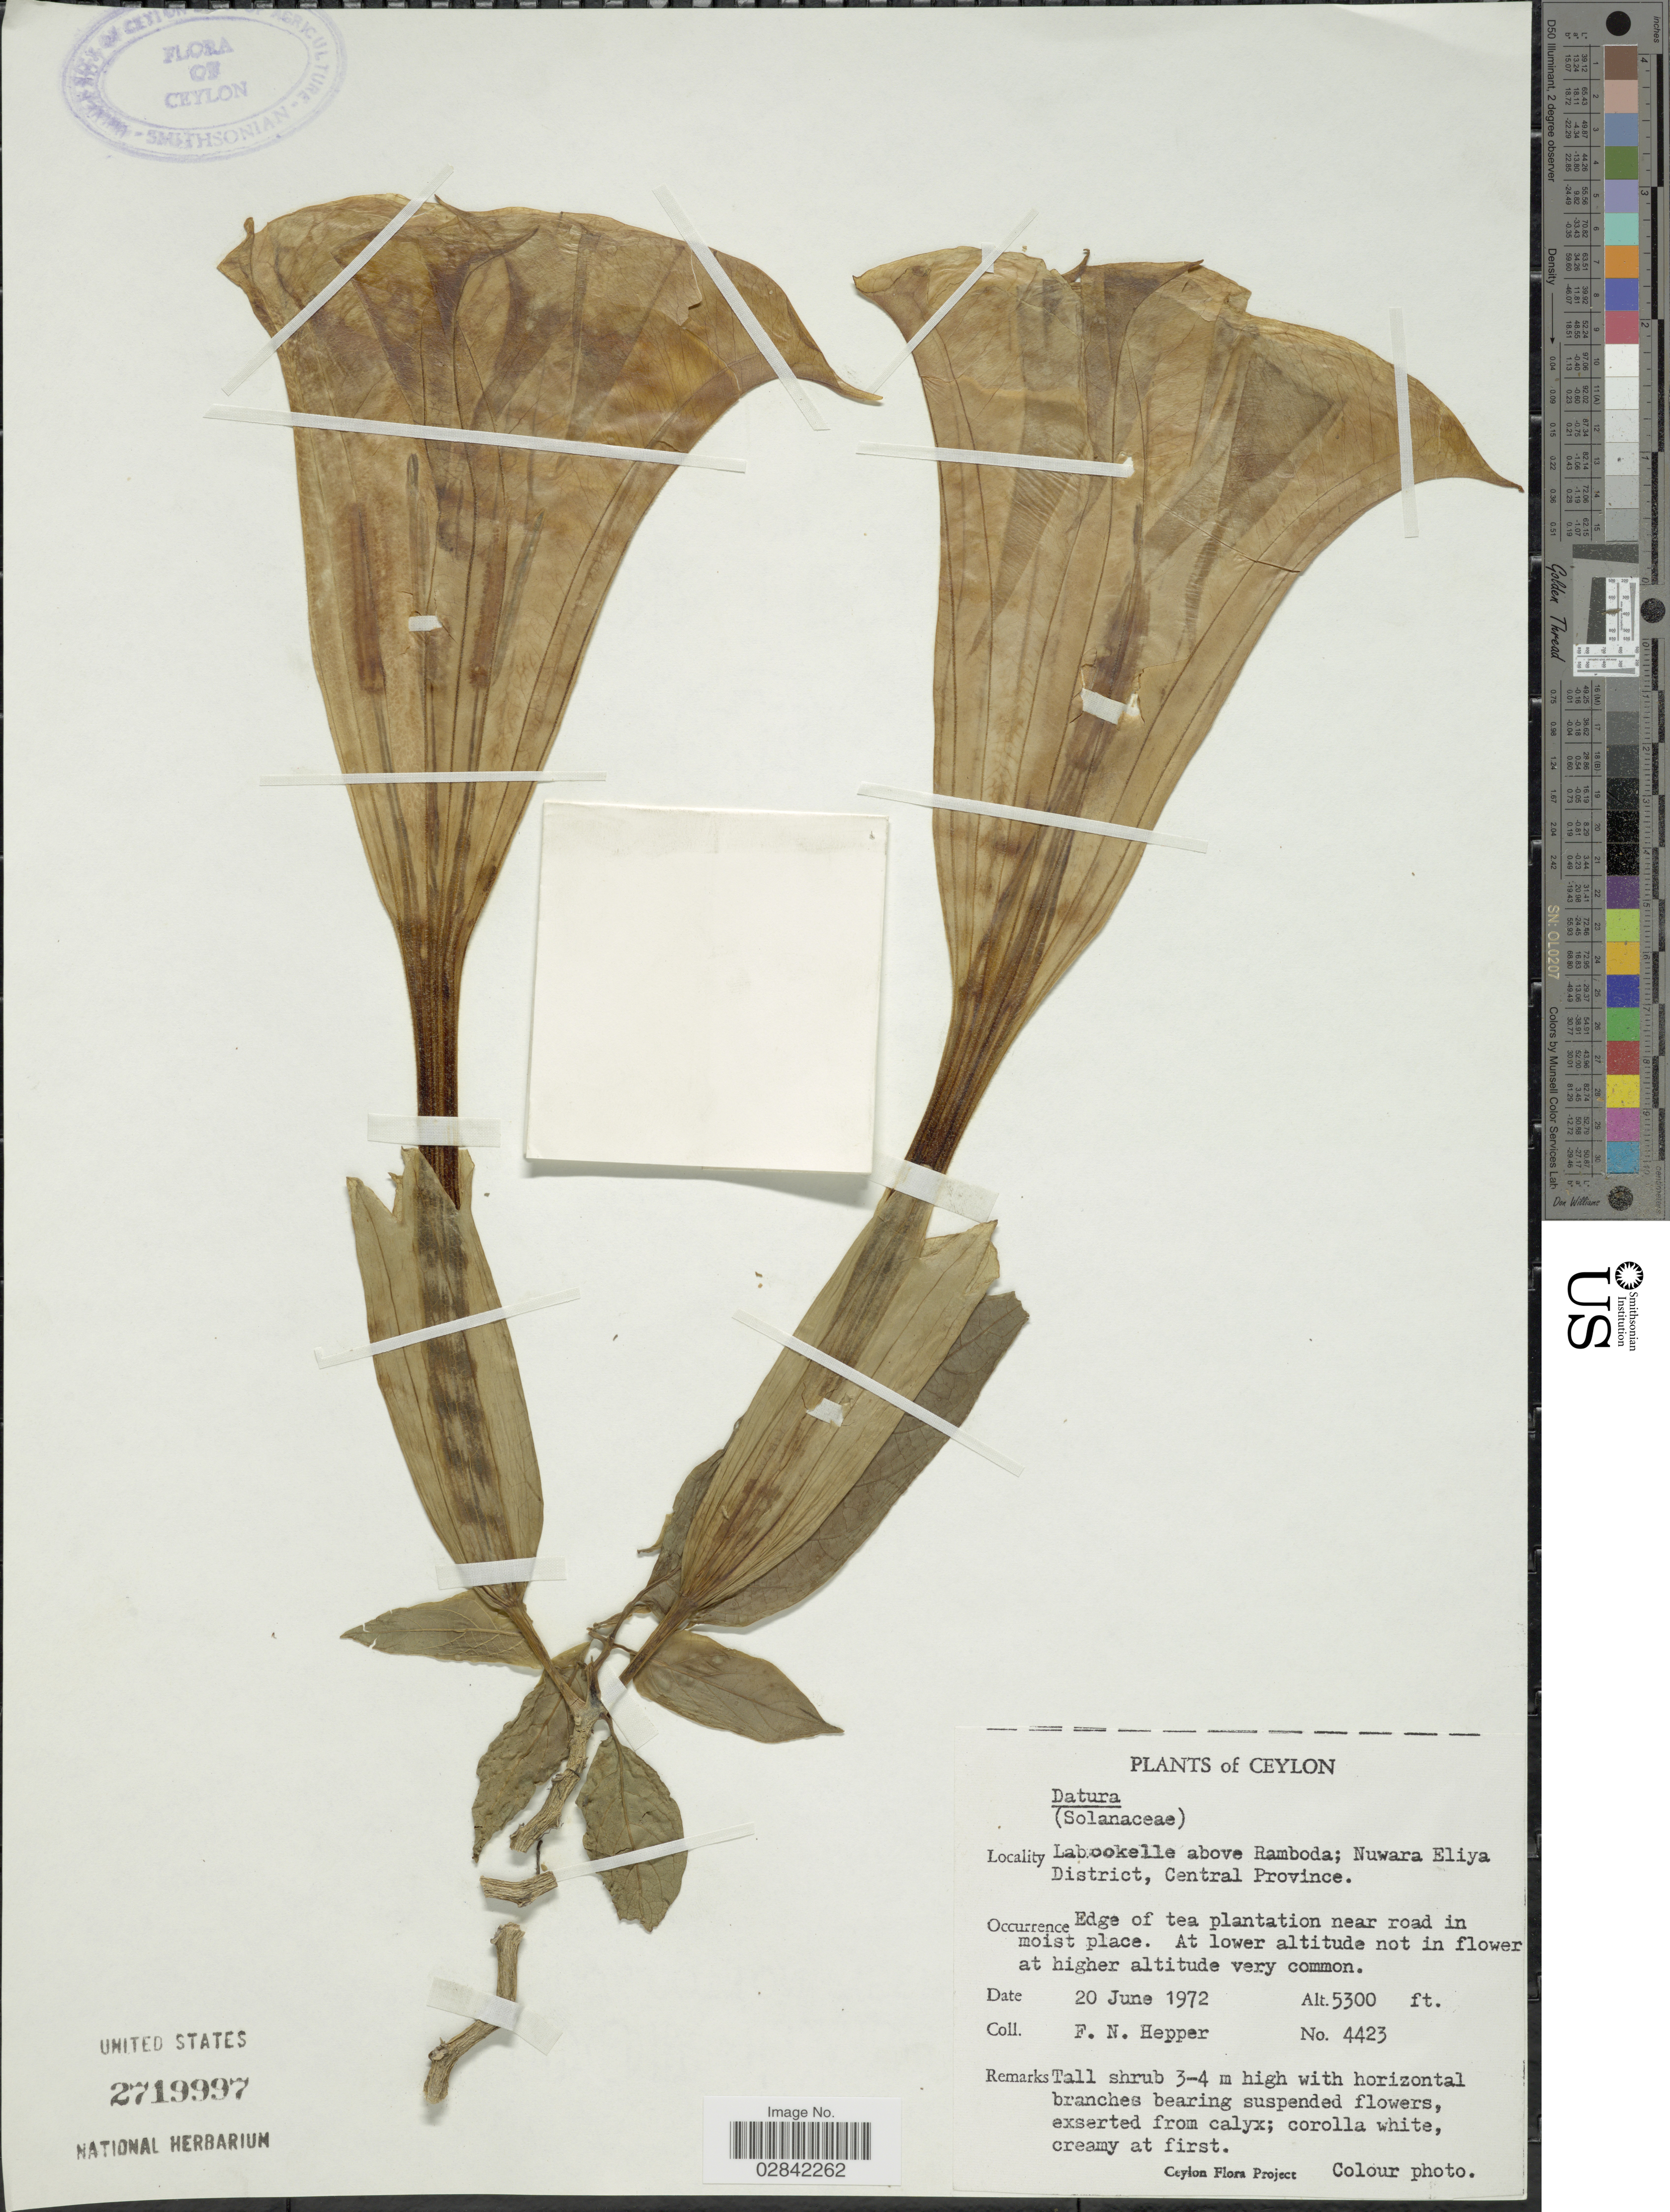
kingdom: Plantae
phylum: Tracheophyta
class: Magnoliopsida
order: Solanales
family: Solanaceae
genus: Brugmansia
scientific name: Brugmansia sp.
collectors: F. Hepper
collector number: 4423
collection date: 1972-06-20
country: Sri Lanka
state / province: Central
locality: Ceylon, Labookelle above Ramboda; Nuwara Eliya District, Central Province.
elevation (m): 1615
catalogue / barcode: US 2719997